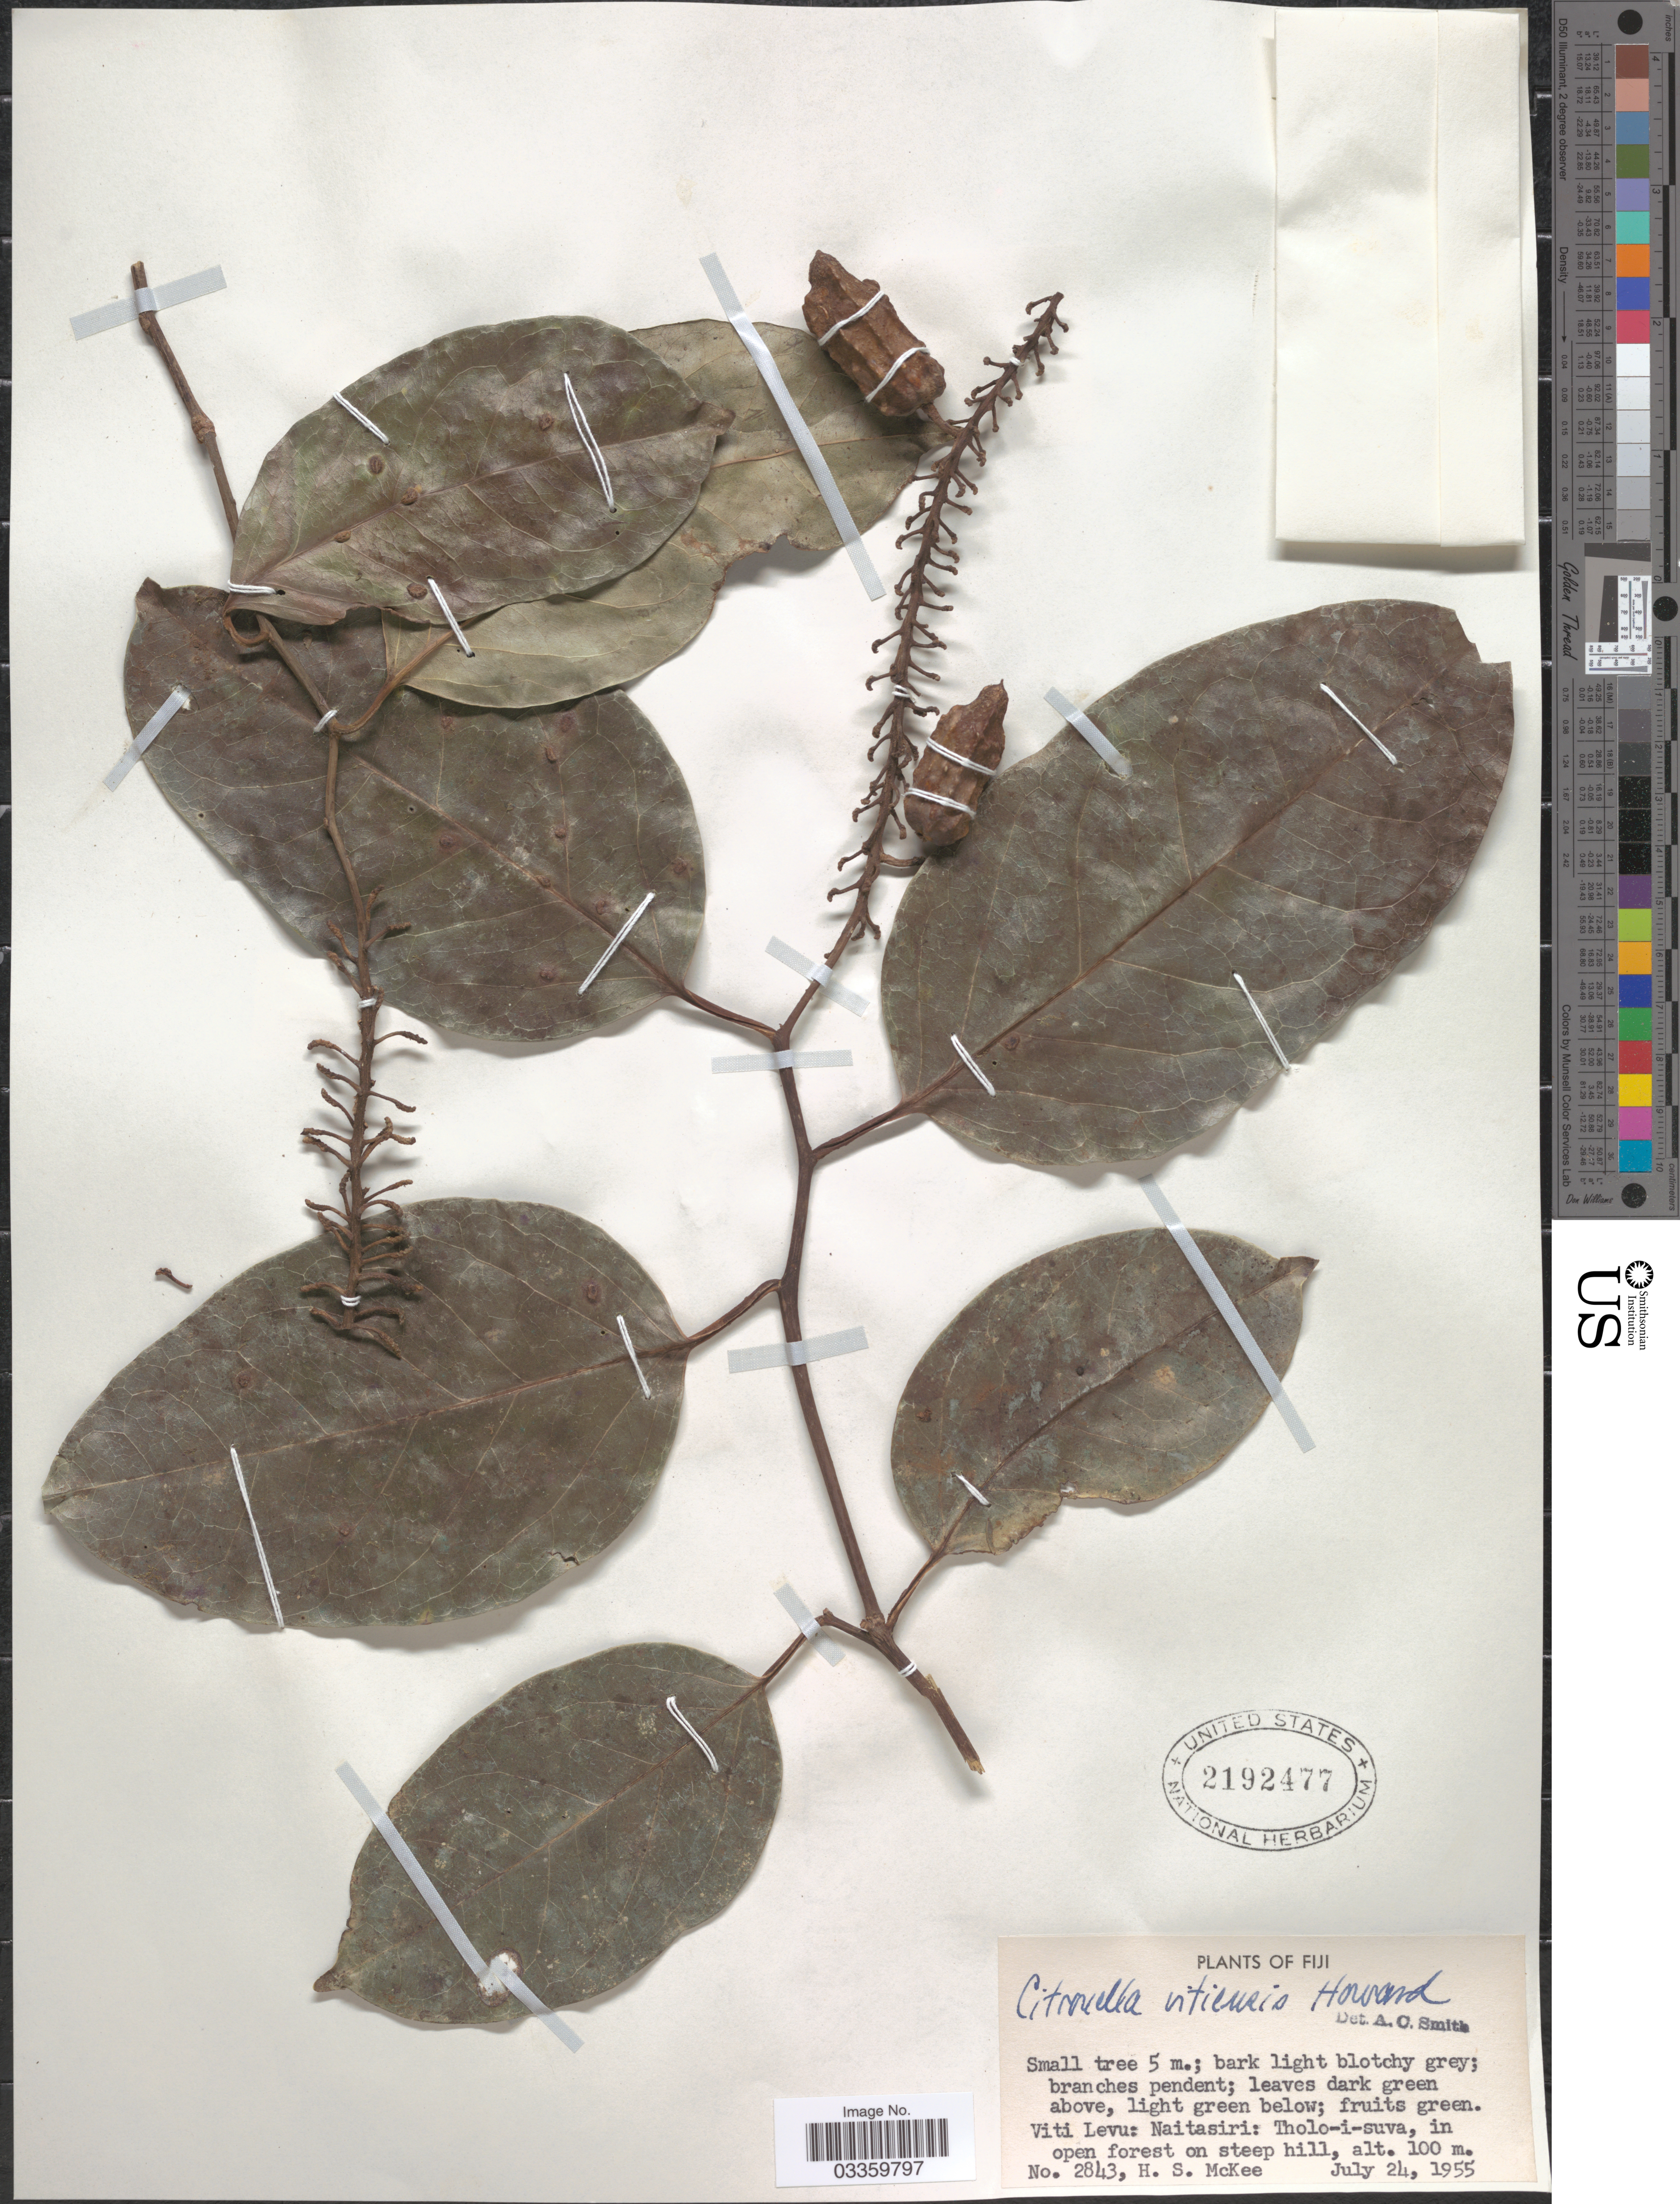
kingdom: Plantae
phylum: Tracheophyta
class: Magnoliopsida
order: Cardiopteridales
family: Cardiopteridaceae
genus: Citronella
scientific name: Citronella vitiensis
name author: R.A. Howard in A.C. Sm.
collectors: H. S. McKee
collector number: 2843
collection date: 1955-07-24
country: Fiji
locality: Viti Levu: Naitasiri: Tholo-i-suva.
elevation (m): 100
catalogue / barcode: US 2192477